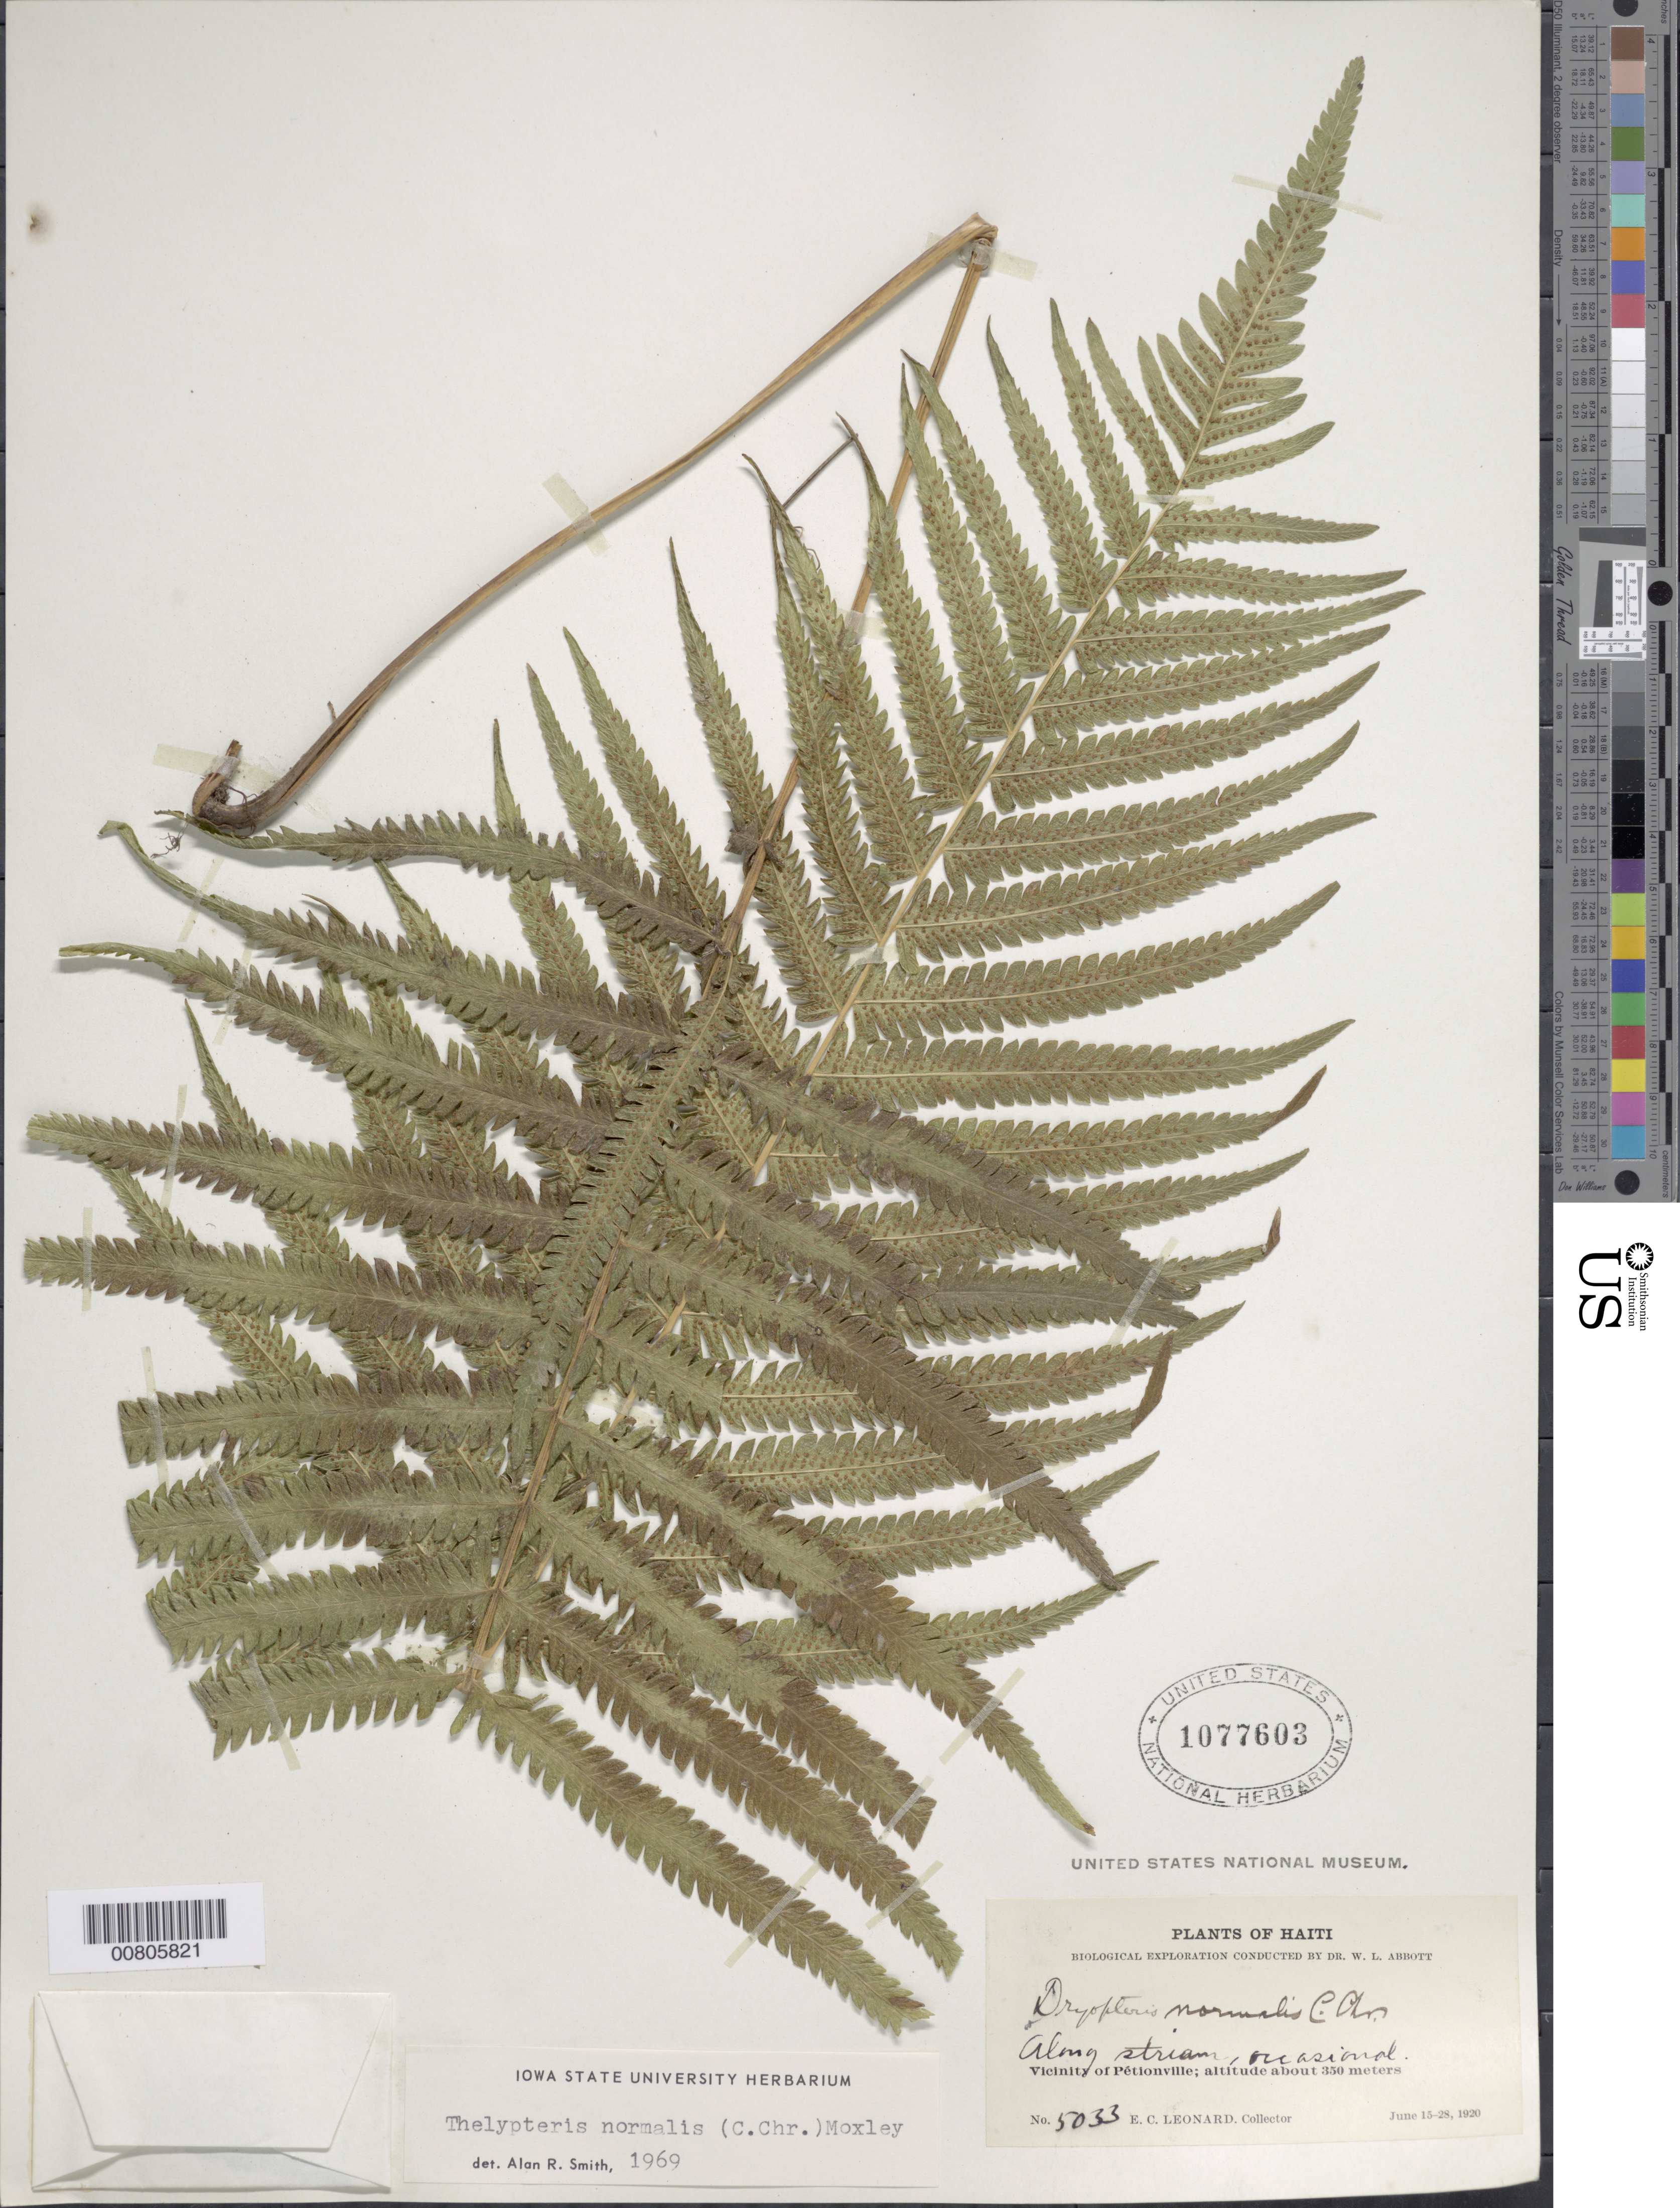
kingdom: Plantae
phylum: Tracheophyta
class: Polypodiopsida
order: Polypodiales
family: Thelypteridaceae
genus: Christella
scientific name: Christella kunthii comb. ined.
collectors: E. C. Leonard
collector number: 5033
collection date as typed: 15 Jun 1920 to 28 Jun 1920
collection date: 1920-06-15/1920-06-28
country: Haiti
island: Hispaniola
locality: Pétionville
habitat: Along stream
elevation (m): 360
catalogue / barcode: US 1077603